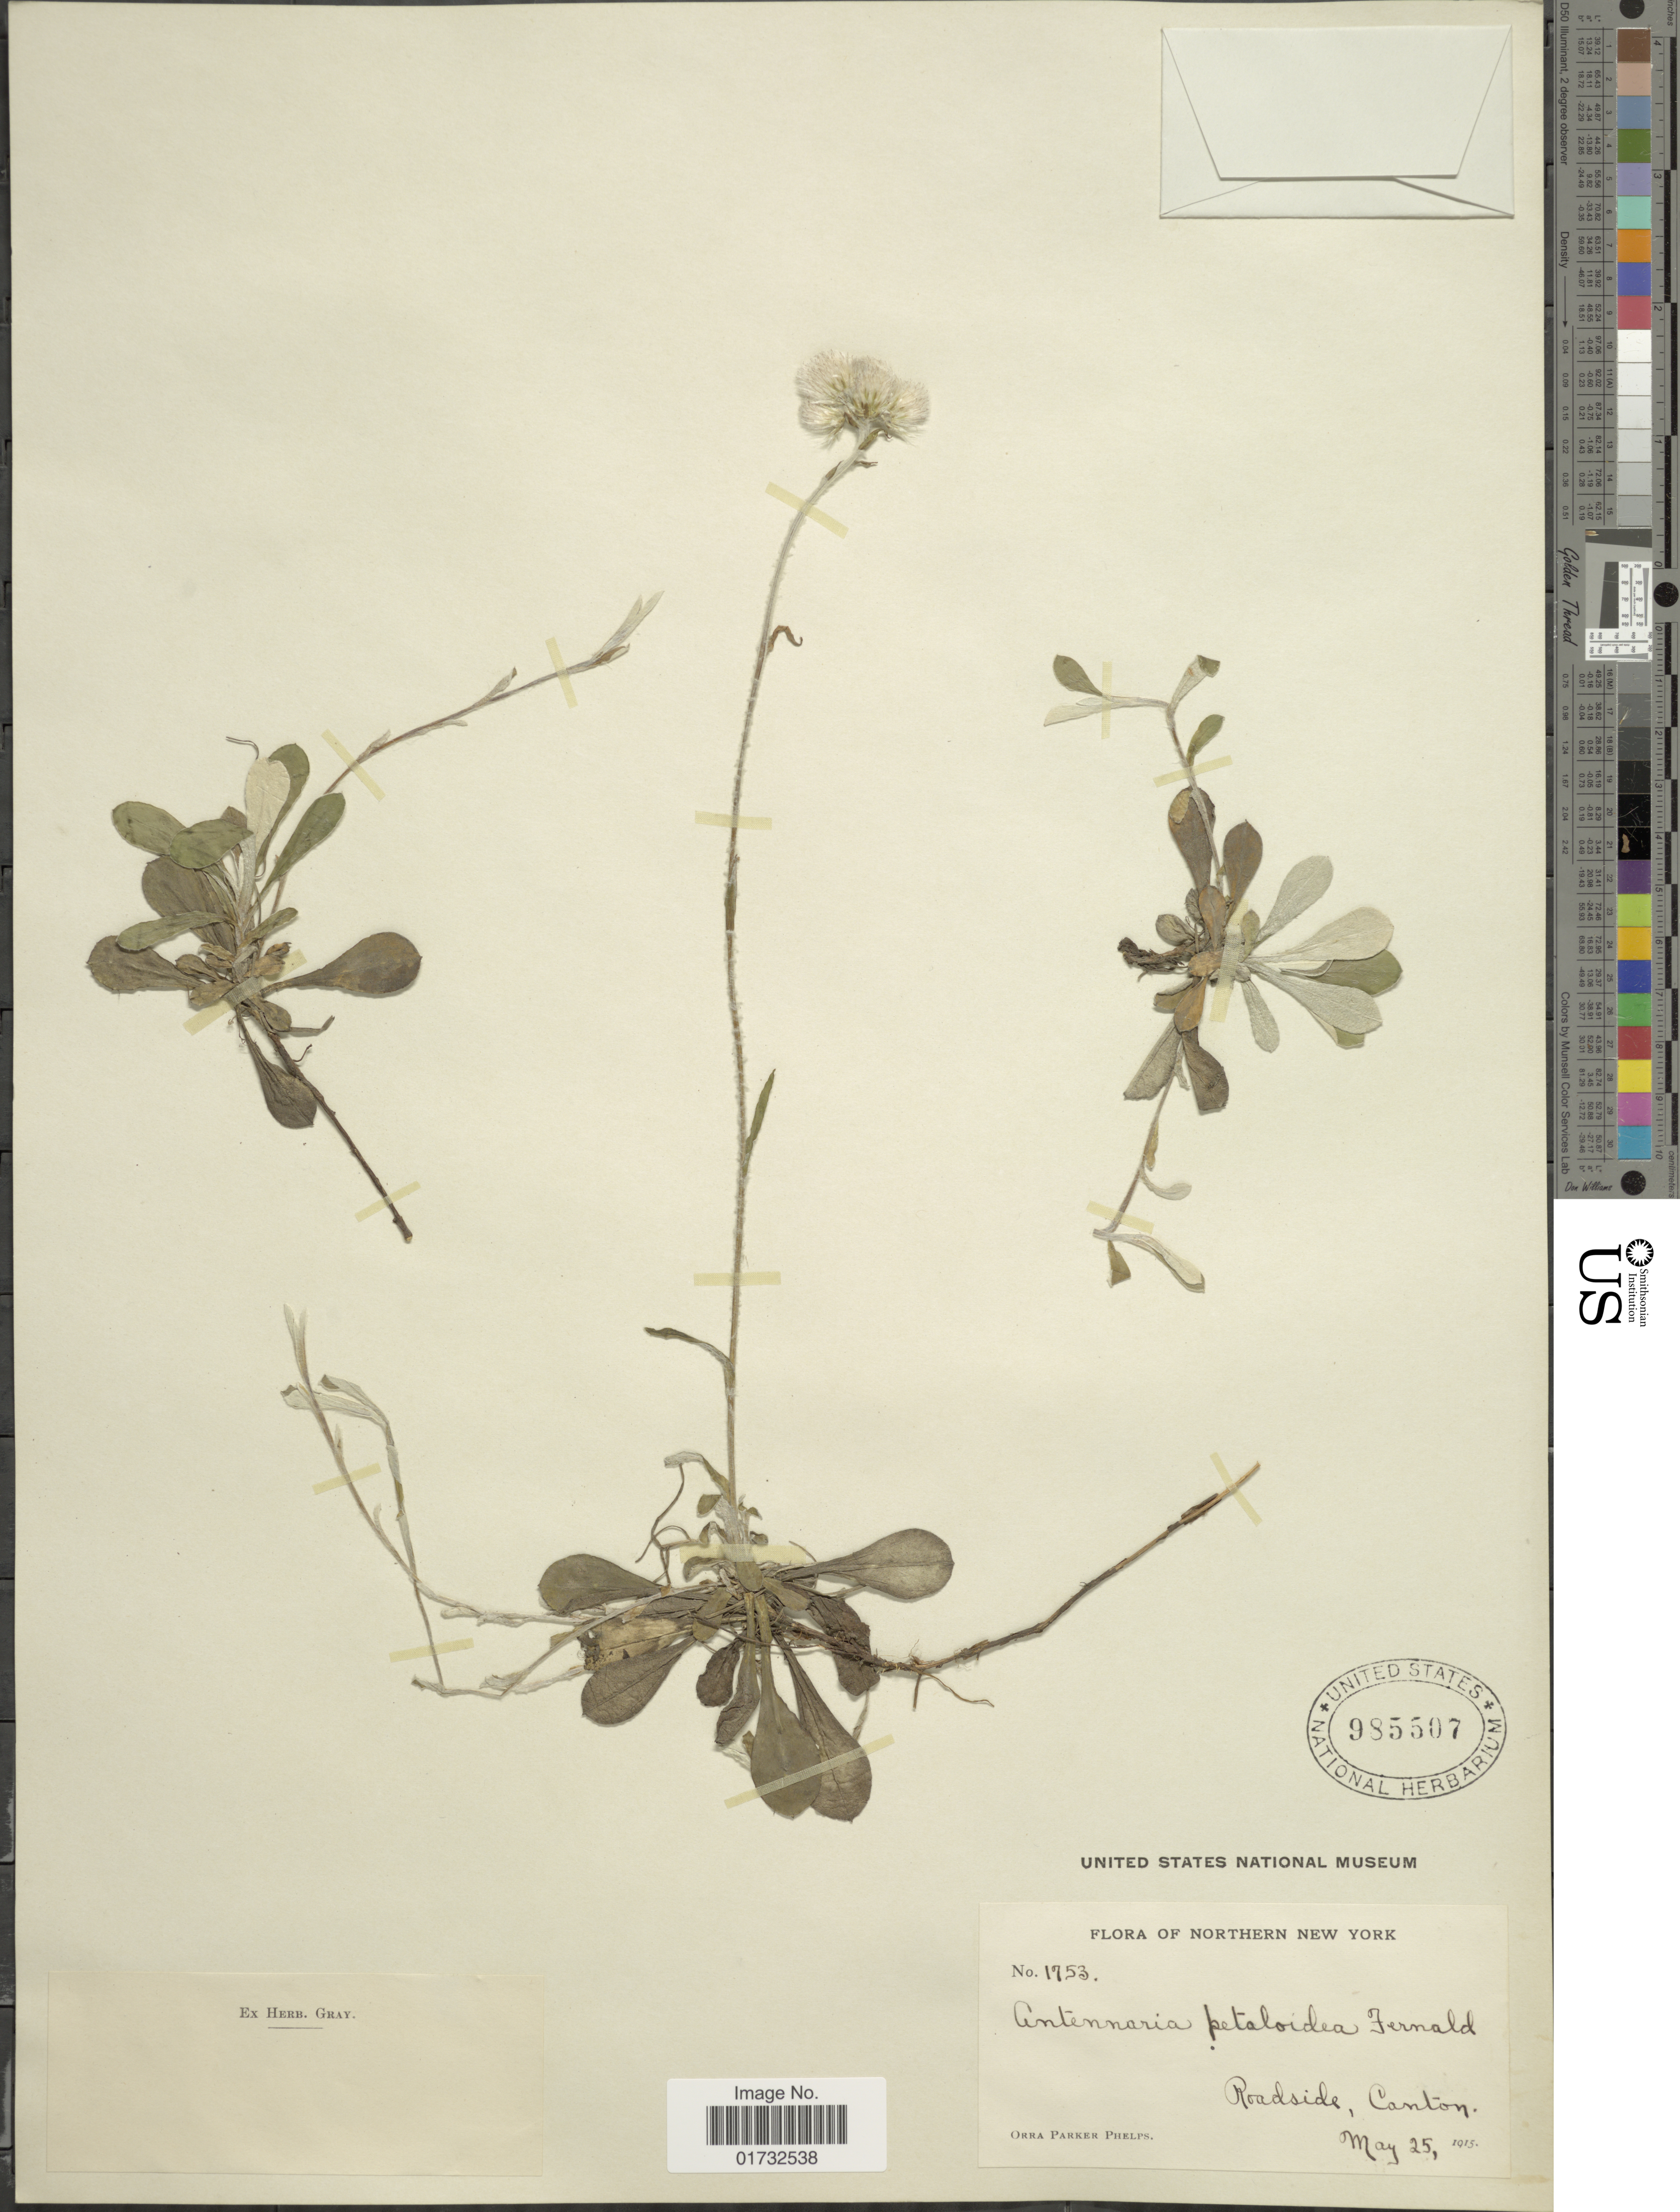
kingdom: Plantae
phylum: Tracheophyta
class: Magnoliopsida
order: Asterales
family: Asteraceae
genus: Antennaria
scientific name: Antennaria petaloidea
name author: (Fernald) Fernald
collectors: O. P. Phelps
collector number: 1753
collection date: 1915-05-25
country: United States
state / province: New York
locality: Northern New York. Roadside, Canton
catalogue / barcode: US 985507